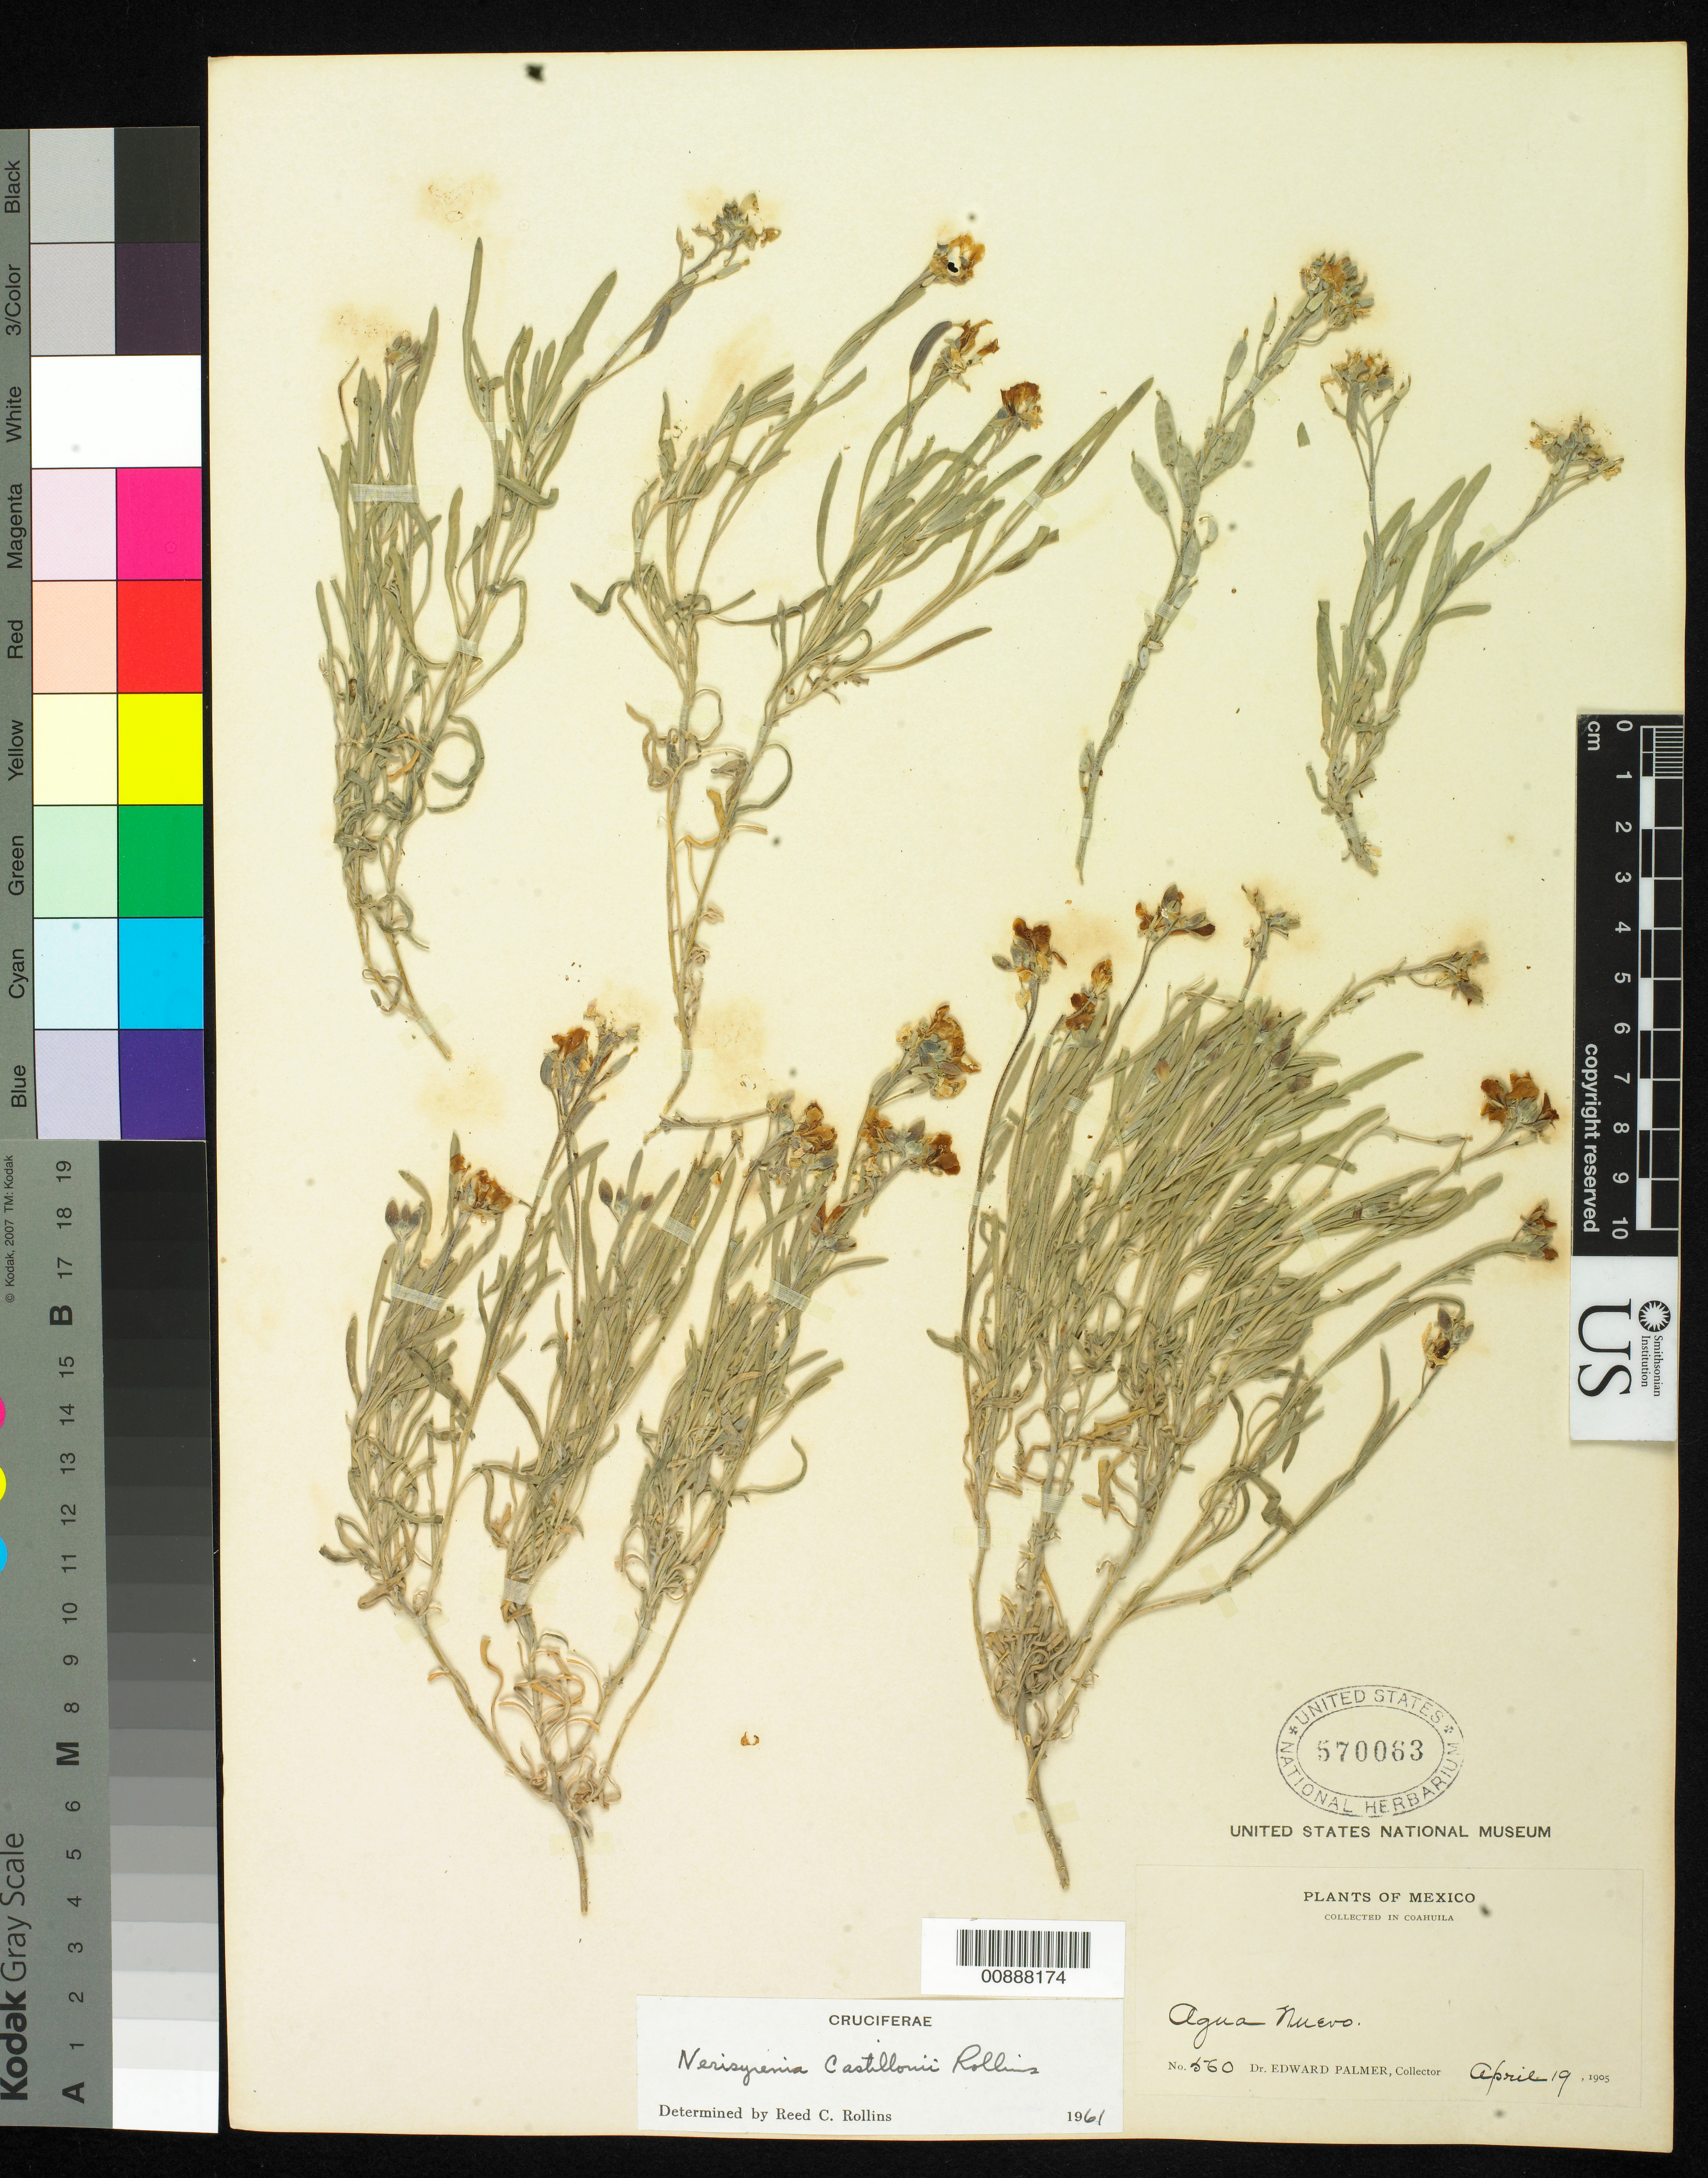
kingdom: Plantae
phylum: Tracheophyta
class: Magnoliopsida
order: Brassicales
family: Brassicaceae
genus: Nerisyrenia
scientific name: Nerisyrenia castillonii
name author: Rollins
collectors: E. Palmer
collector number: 560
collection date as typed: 19 Apr 1905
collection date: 1905-04-19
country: Mexico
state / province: Coahuila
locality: Agua Nueva, Coahuila.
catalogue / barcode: US 570063